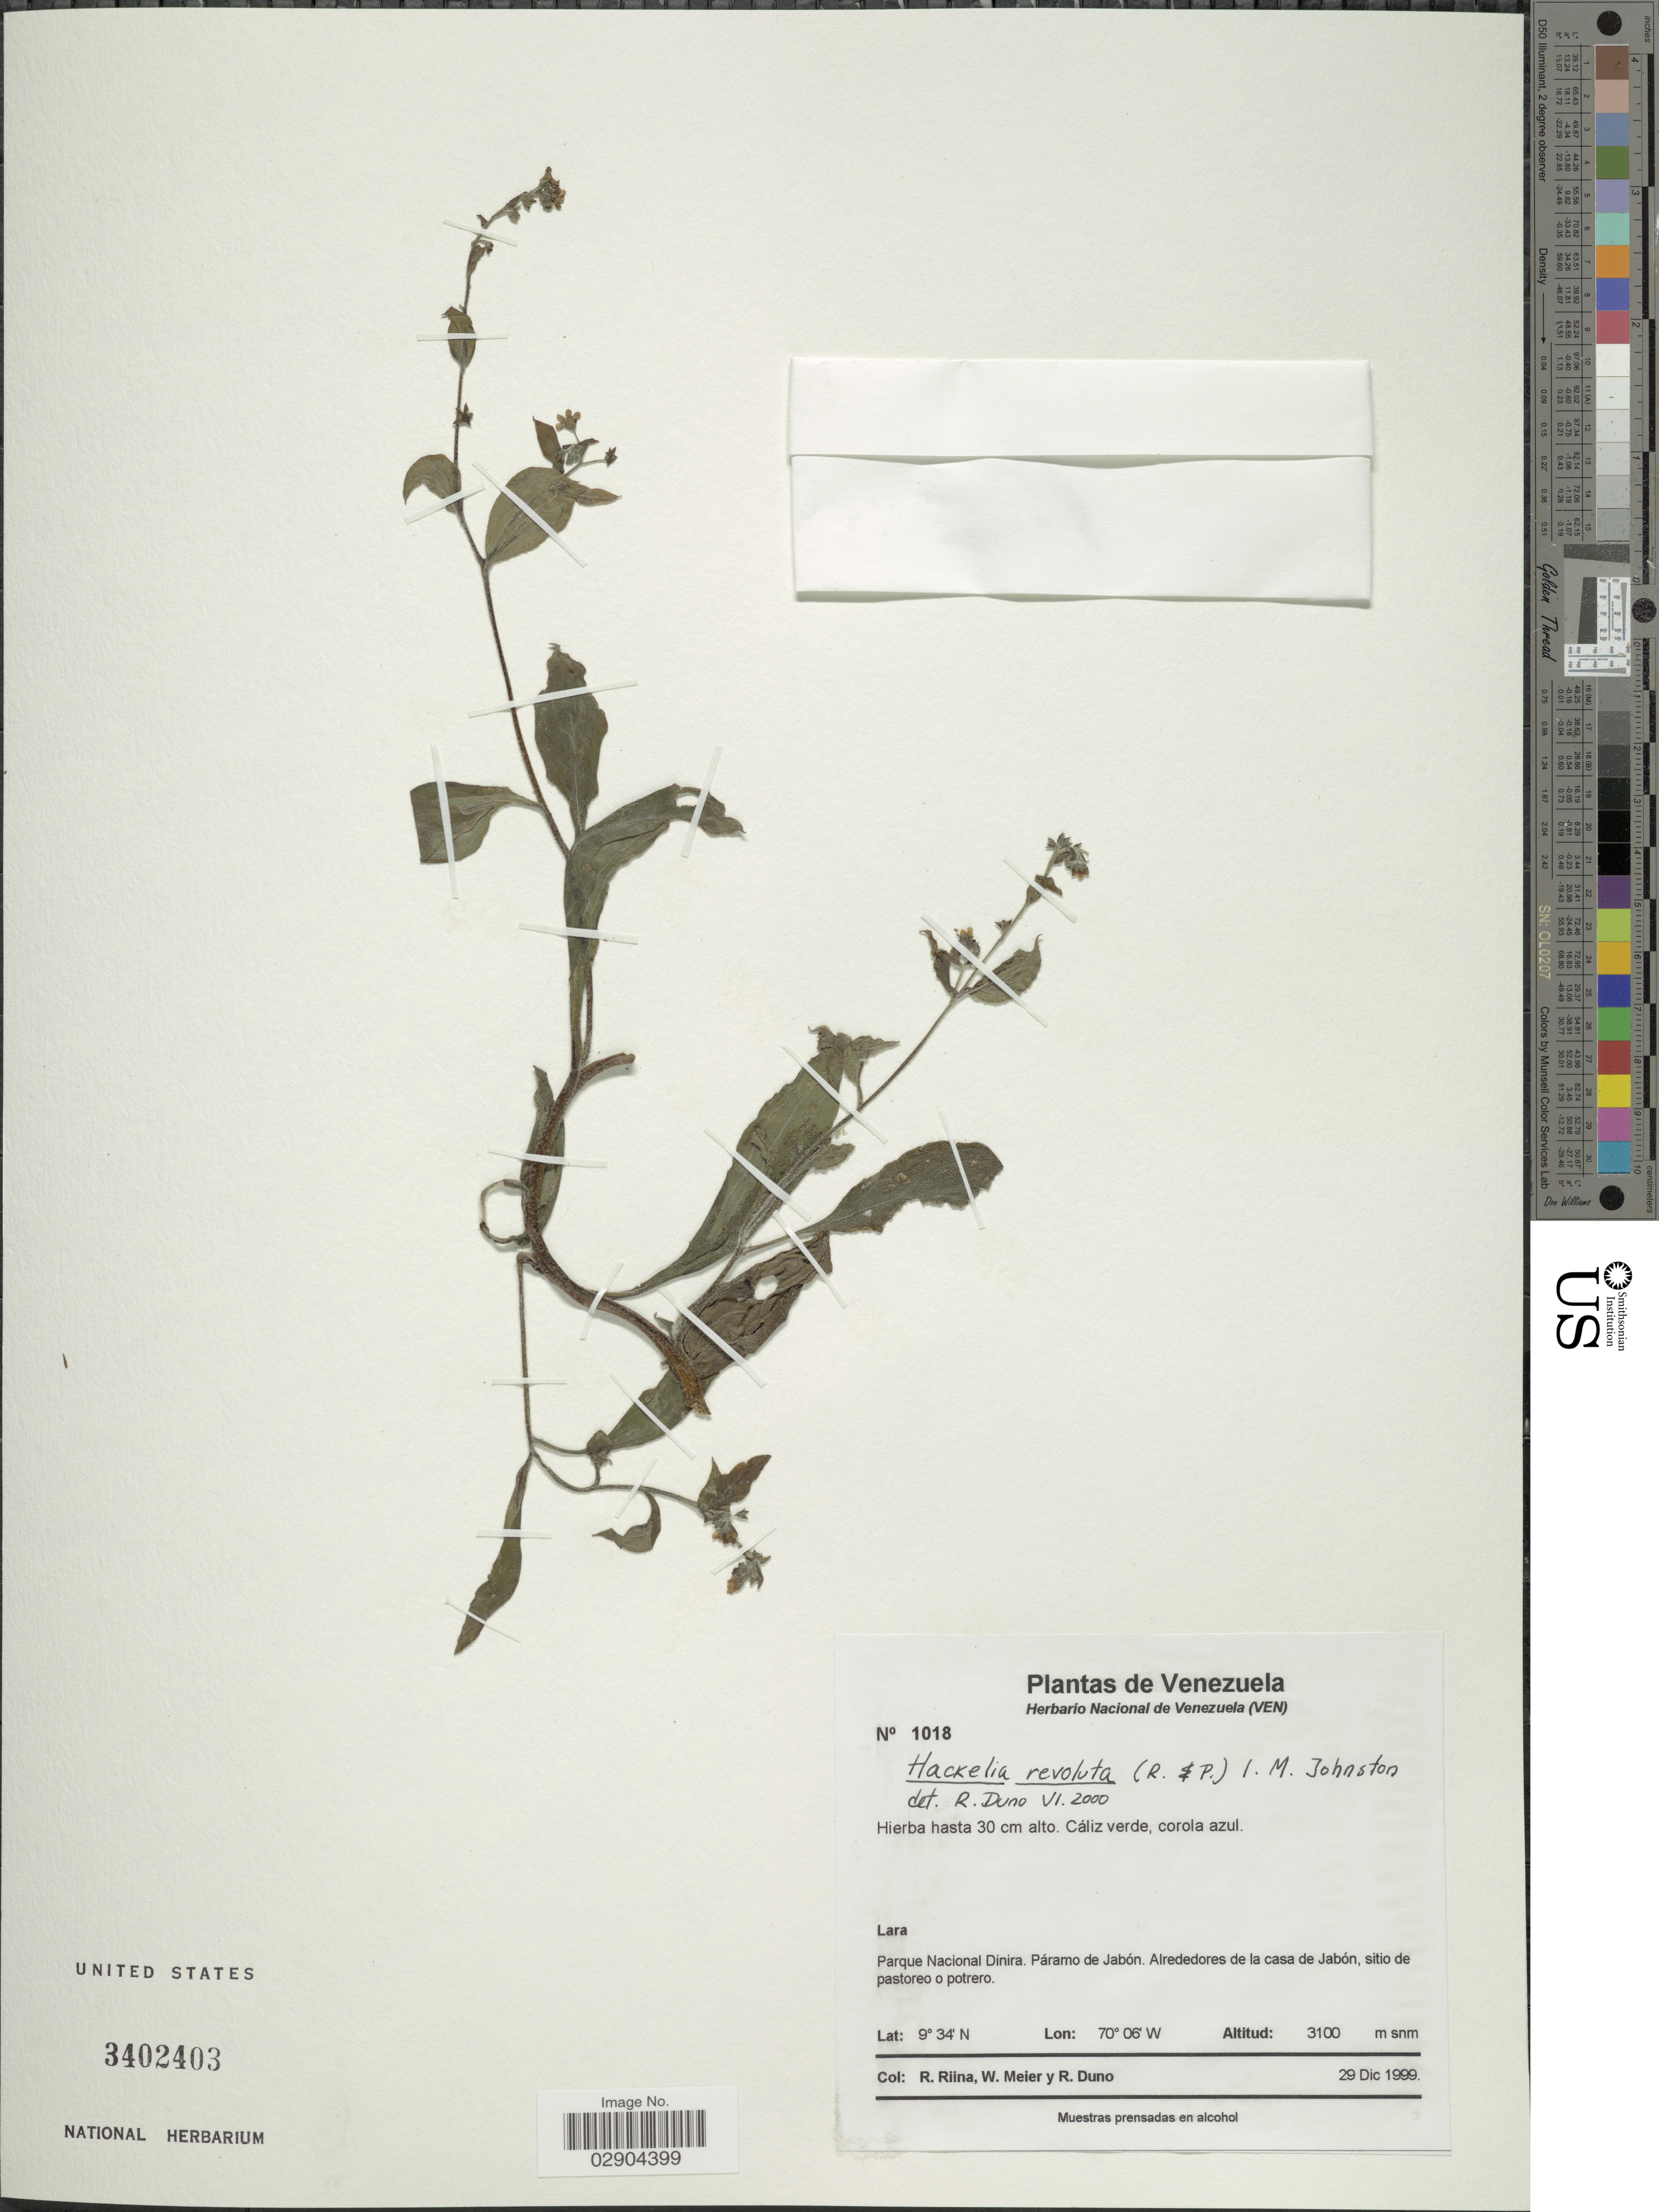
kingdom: Plantae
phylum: Tracheophyta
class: Magnoliopsida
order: Boraginales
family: Boraginaceae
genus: Hackelia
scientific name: Hackelia revoluta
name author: (Ruiz & Pav.) I.M. Johnst.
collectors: R. Riina, W. Meier & R. Duno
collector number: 1018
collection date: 1999-12-29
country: Venezuela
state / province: Lara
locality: Parque Nacional Dinira. Páramo de Jabón. Alrededores de la casa de Jabón.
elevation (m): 3100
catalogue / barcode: US 3402403